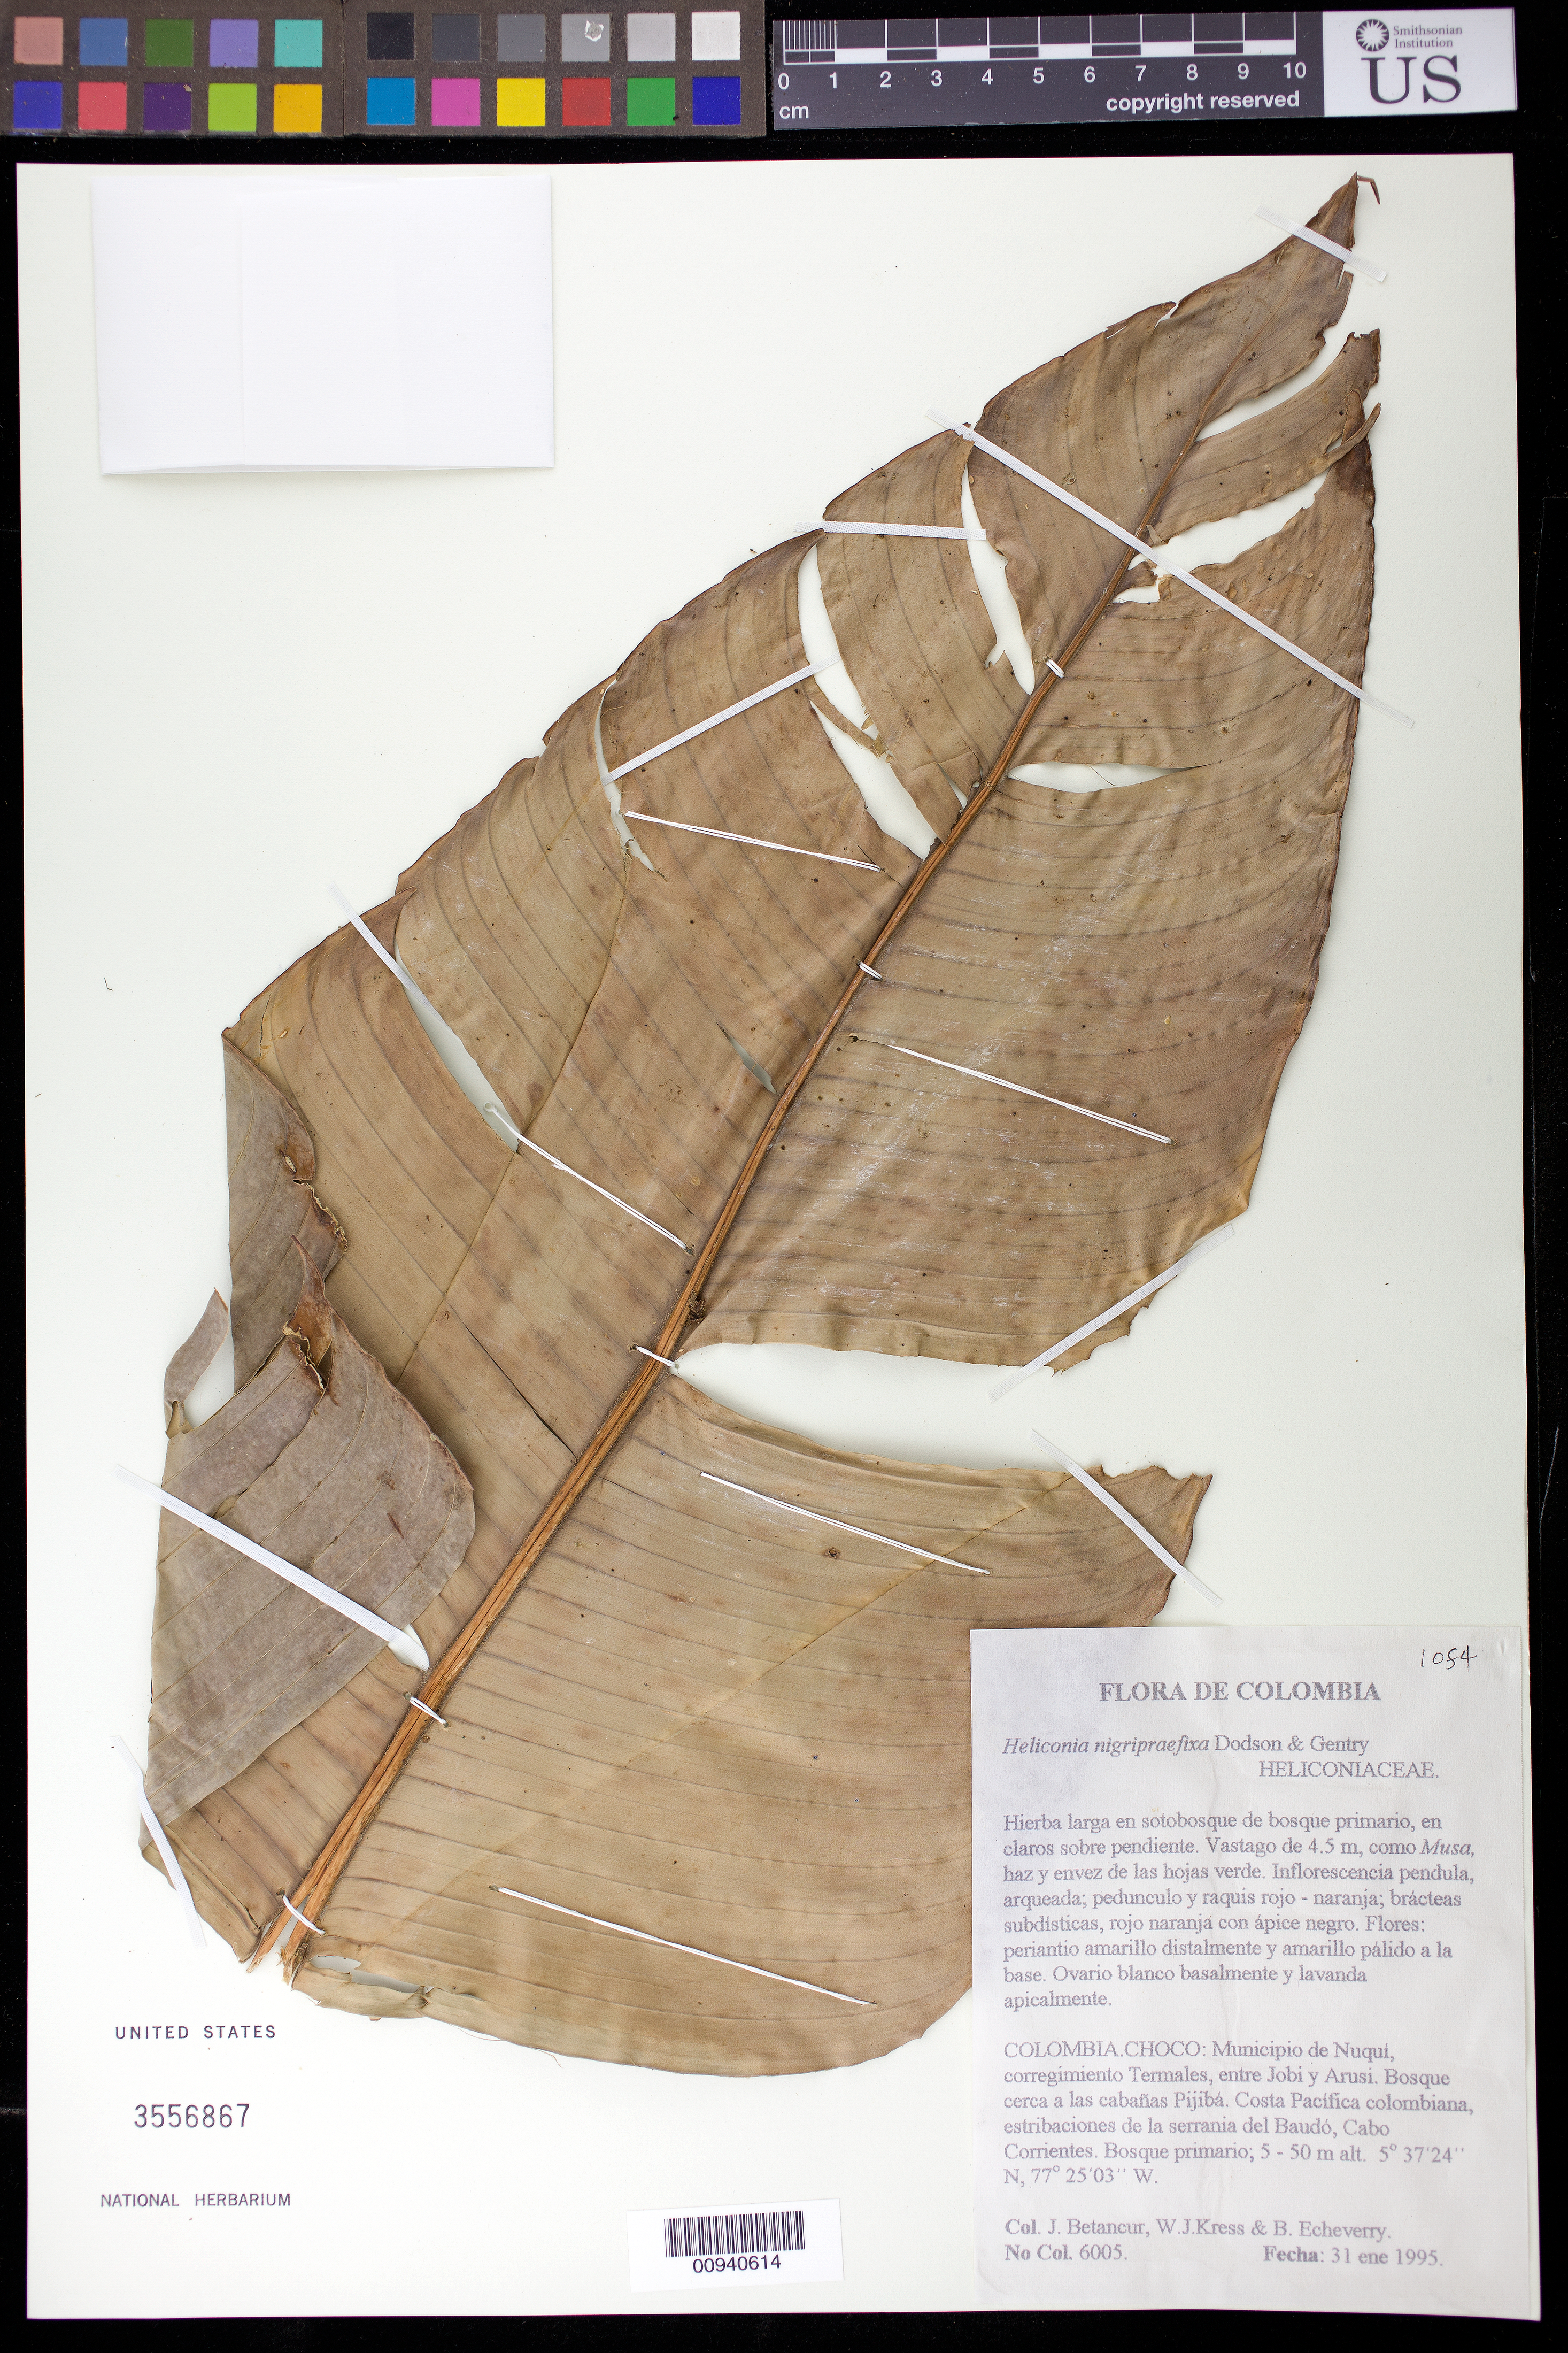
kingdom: Plantae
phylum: Tracheophyta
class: Liliopsida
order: Zingiberales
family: Heliconiaceae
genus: Heliconia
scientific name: Heliconia nigripraefixa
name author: Dodson & Gentry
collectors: J. C. Betancur, W. J. Kress & B. Echeverry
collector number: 6005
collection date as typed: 31 Jan 1995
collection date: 1995-01-31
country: Colombia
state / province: Chocó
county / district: Nuqui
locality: Cabanas Pijiba, between Coqui and Arusi.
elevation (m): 5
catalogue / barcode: US 3556867